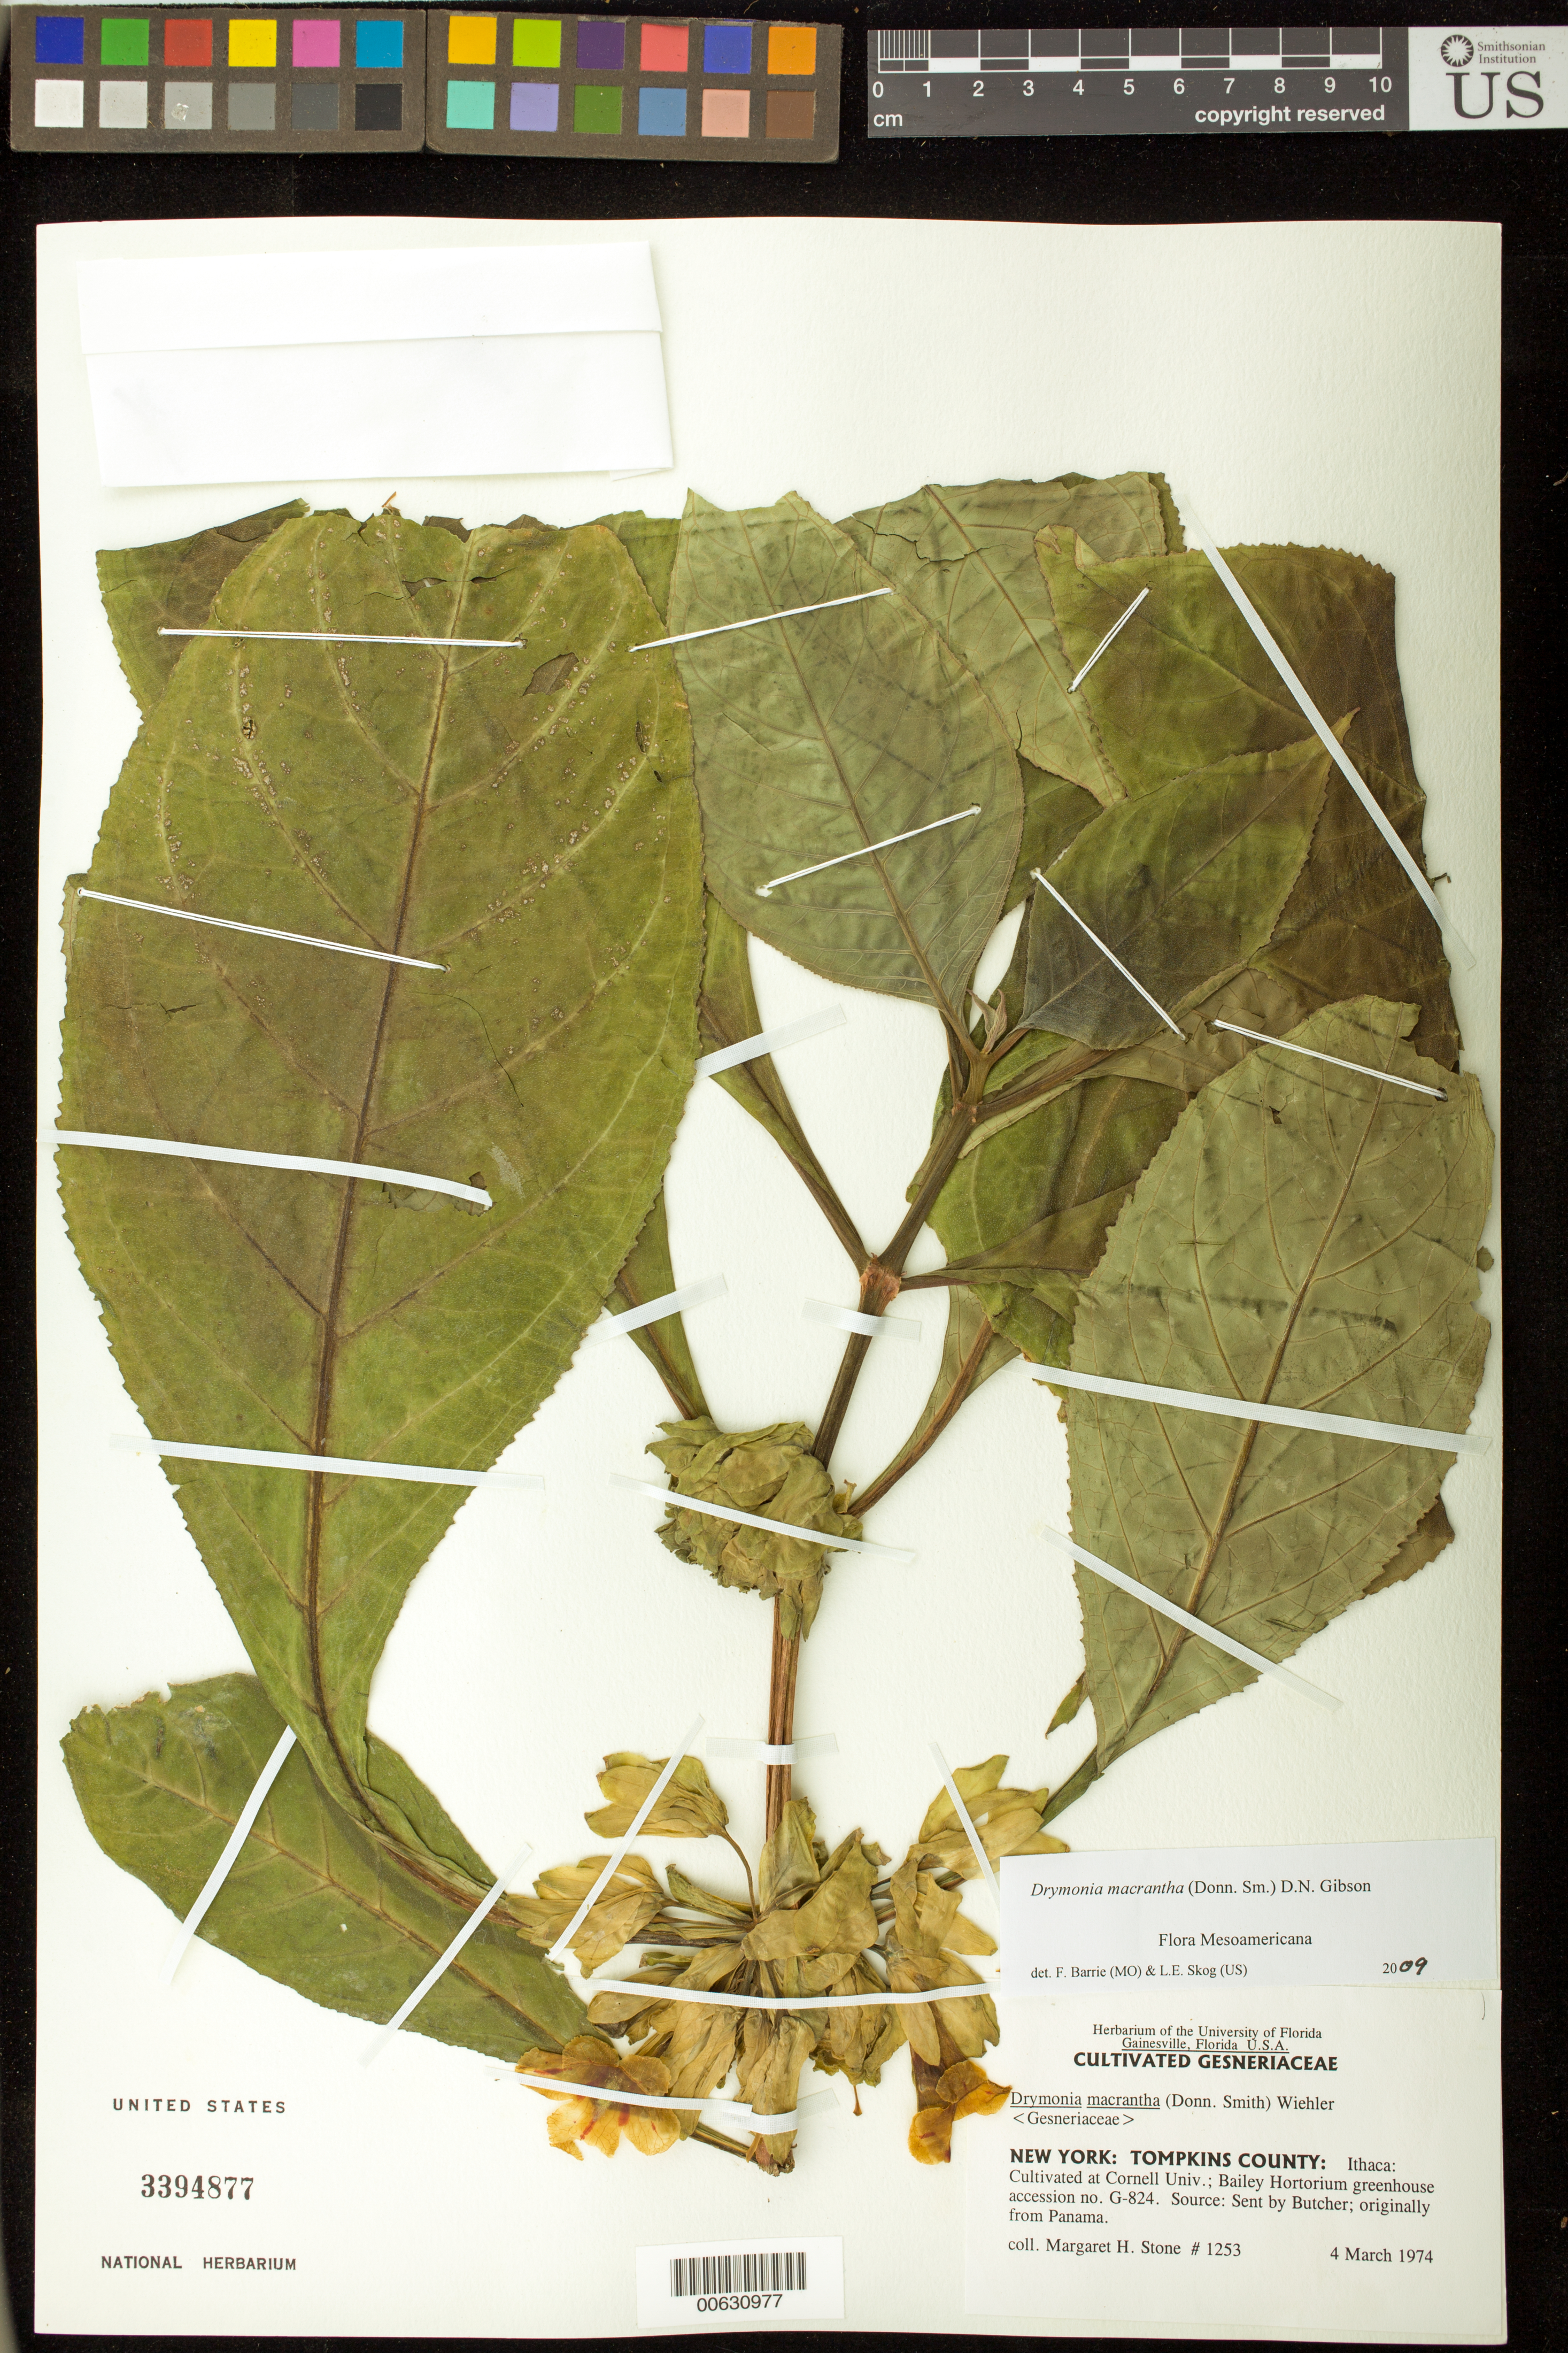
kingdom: Plantae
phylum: Tracheophyta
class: Magnoliopsida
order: Lamiales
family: Gesneriaceae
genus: Drymonia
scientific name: Drymonia macrantha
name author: (Donn. Sm.) D.N. Gibson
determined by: Skog, Laurence E.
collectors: M. Stone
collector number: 1253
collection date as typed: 04 Mar 1974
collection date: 1974-03-04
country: Panama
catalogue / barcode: US 3394877